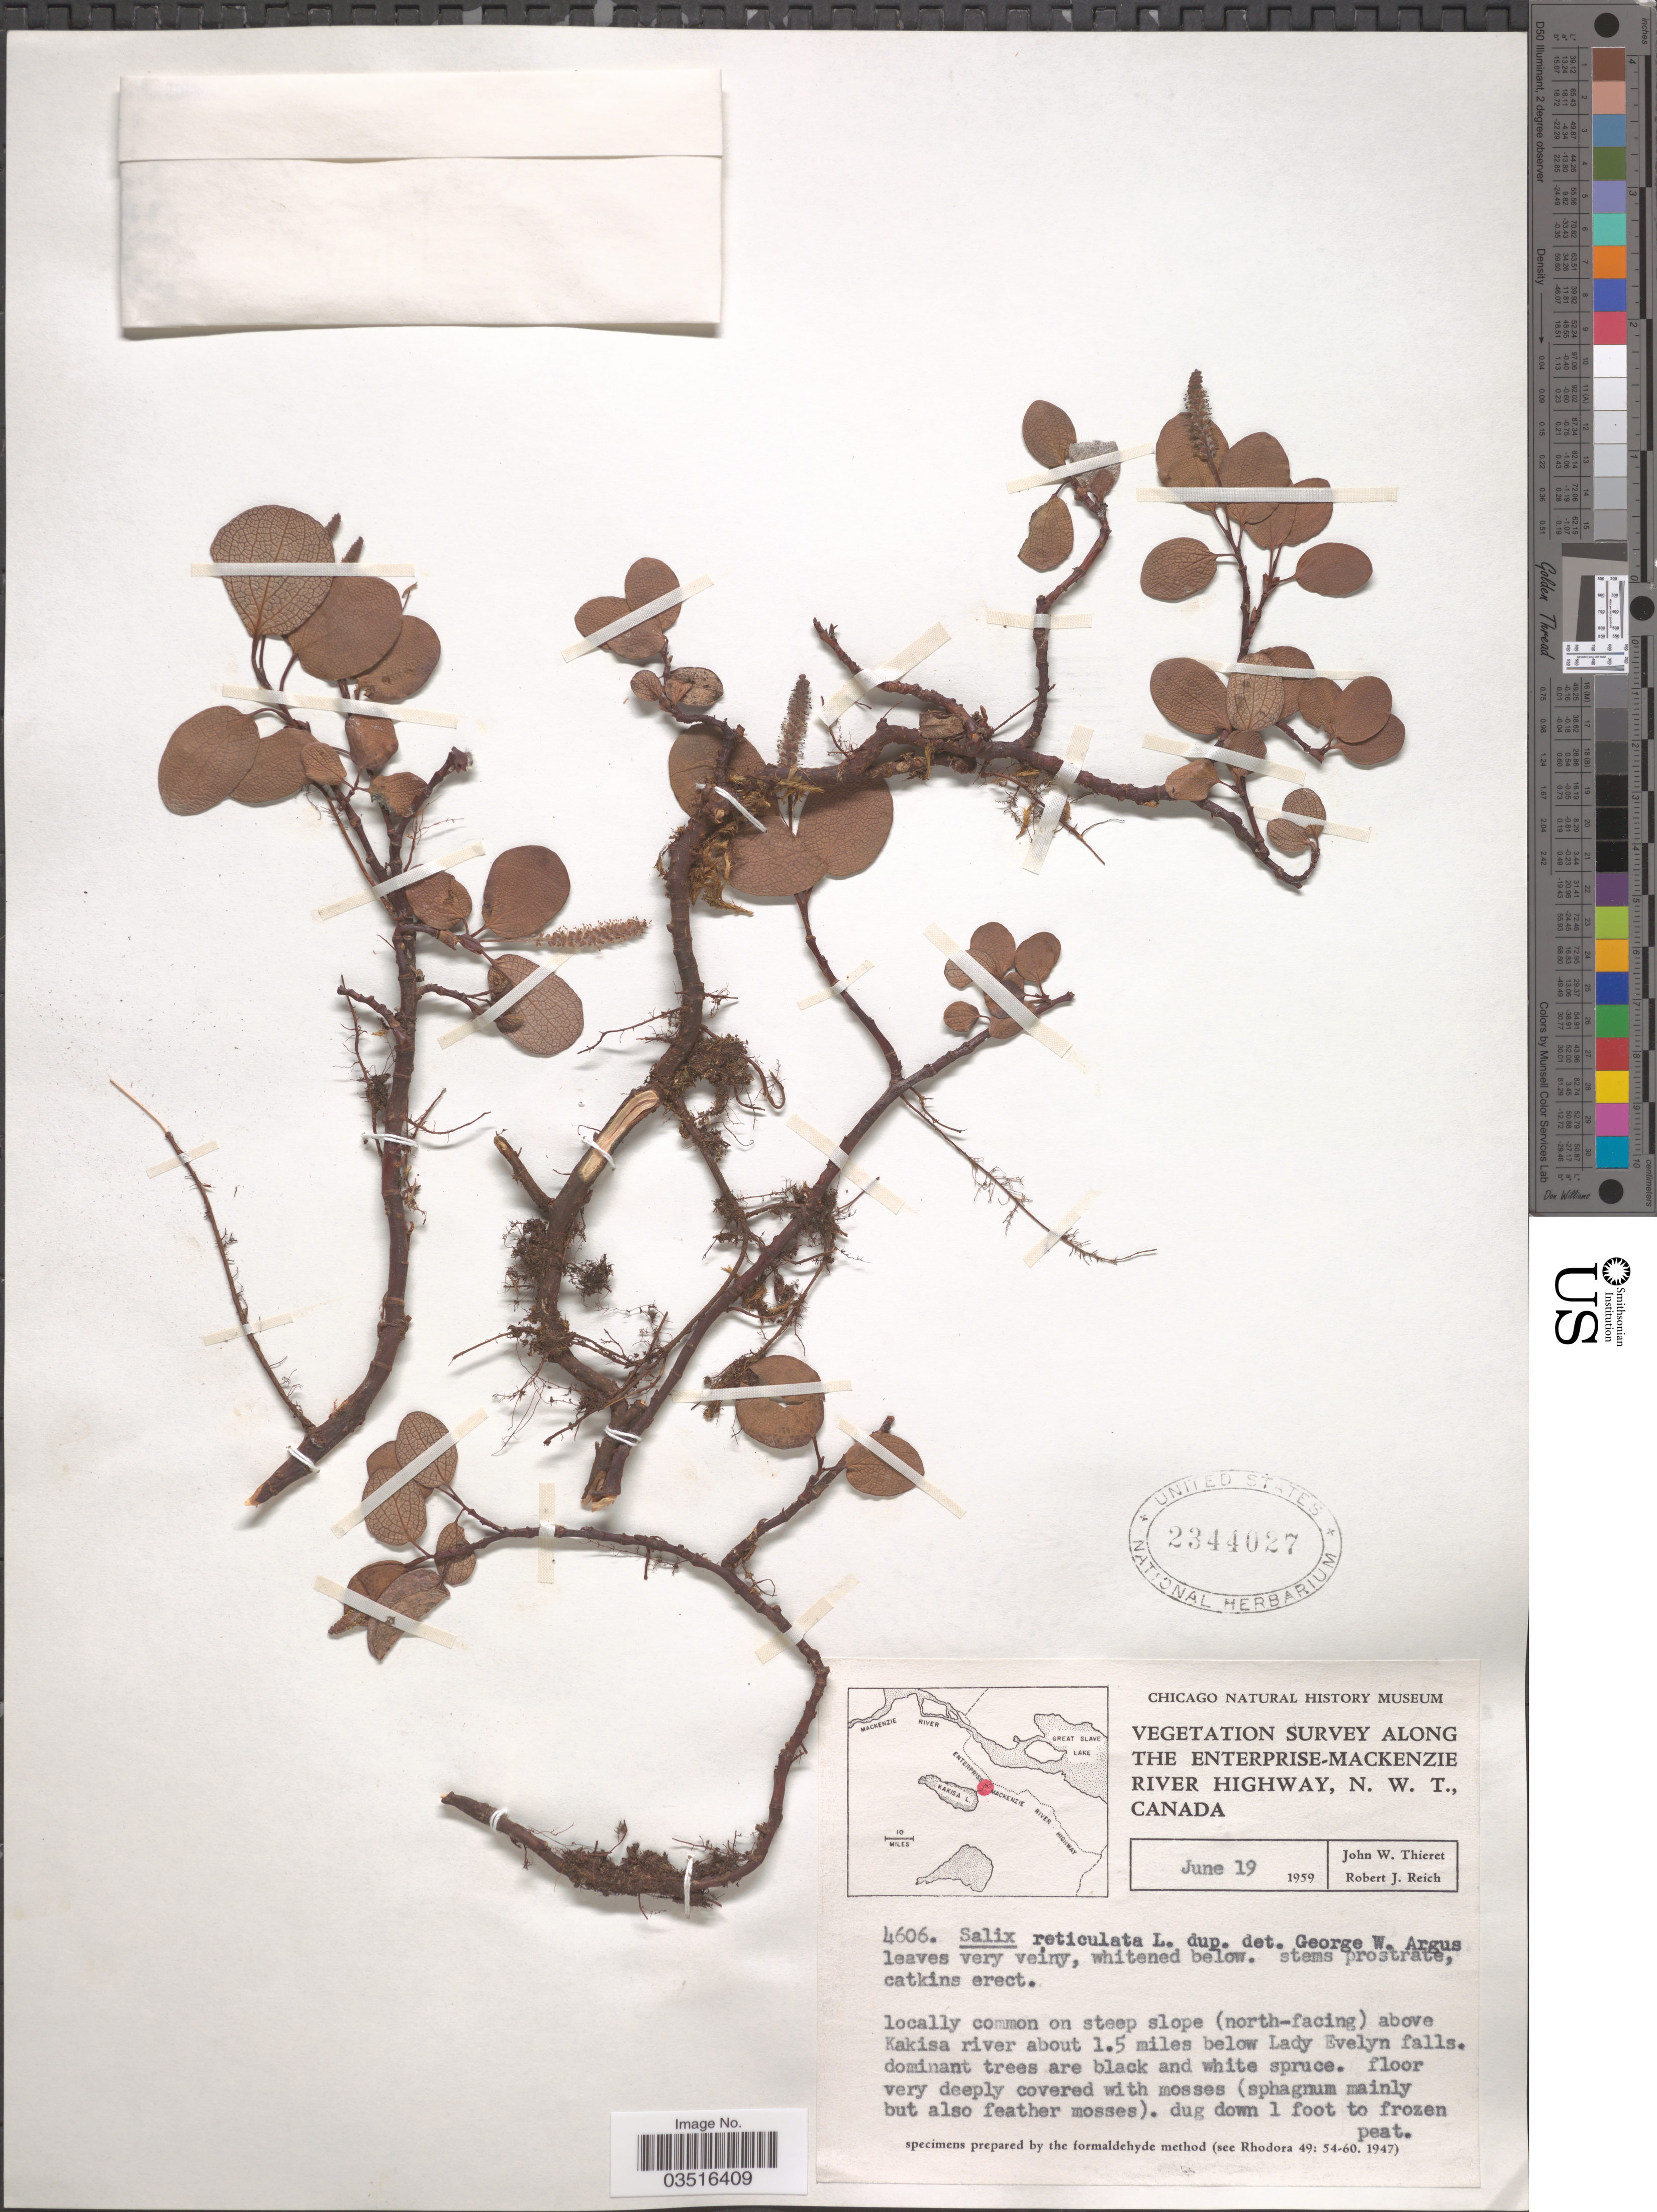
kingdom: Plantae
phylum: Tracheophyta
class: Magnoliopsida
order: Malpighiales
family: Salicaceae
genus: Salix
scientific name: Salix reticulata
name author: L.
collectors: J. W. Thieret & R. Reich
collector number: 4606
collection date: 1959-06-19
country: Canada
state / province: Northwest Territories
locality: Along the Enterprise-Mackenzie River Highway. On steep slope (north-facing) above Kakisa river about 1.5 miles below Lady Evelyn falls.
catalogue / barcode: US 2344027